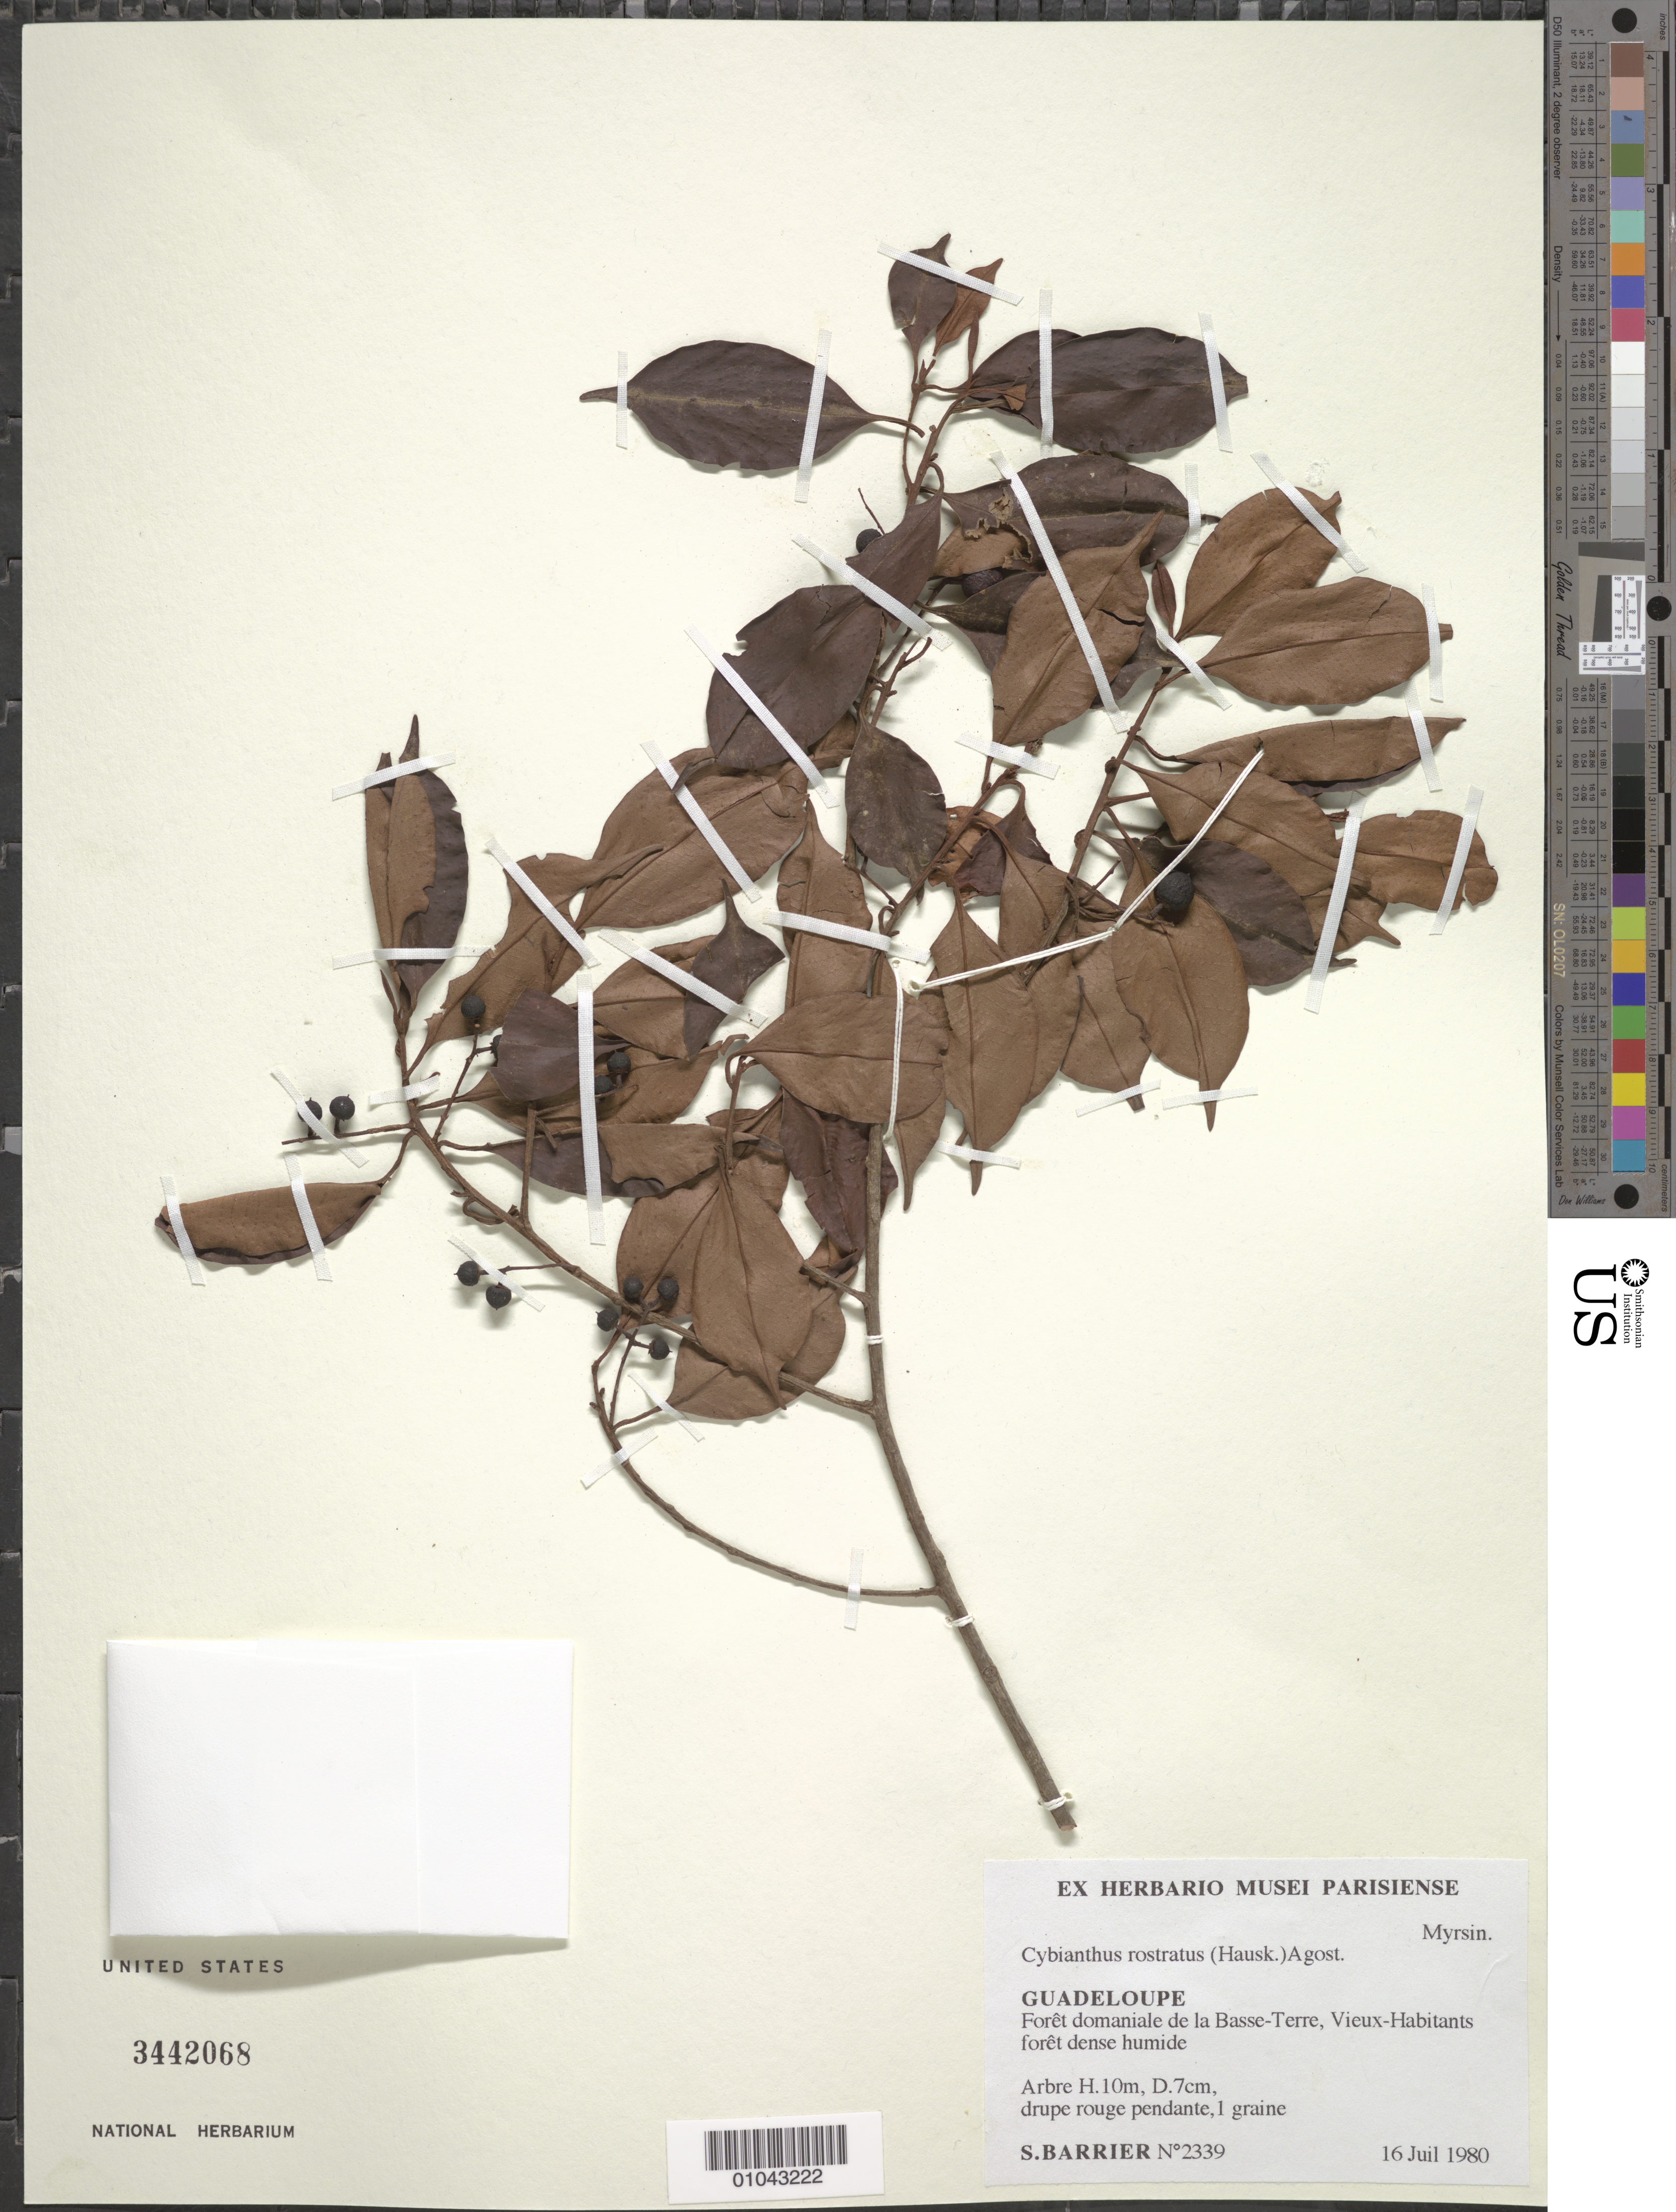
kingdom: Plantae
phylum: Tracheophyta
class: Magnoliopsida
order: Ericales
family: Primulaceae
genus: Cybianthus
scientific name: Cybianthus rostratus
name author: (Hassk.) G. Agostini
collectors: S. Barrier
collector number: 2339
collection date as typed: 16 Jul 1980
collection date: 1980-07-16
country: Guadeloupe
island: Basse Terre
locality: Vieux-Habitants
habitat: Forêt dense humide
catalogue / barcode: US 3442068